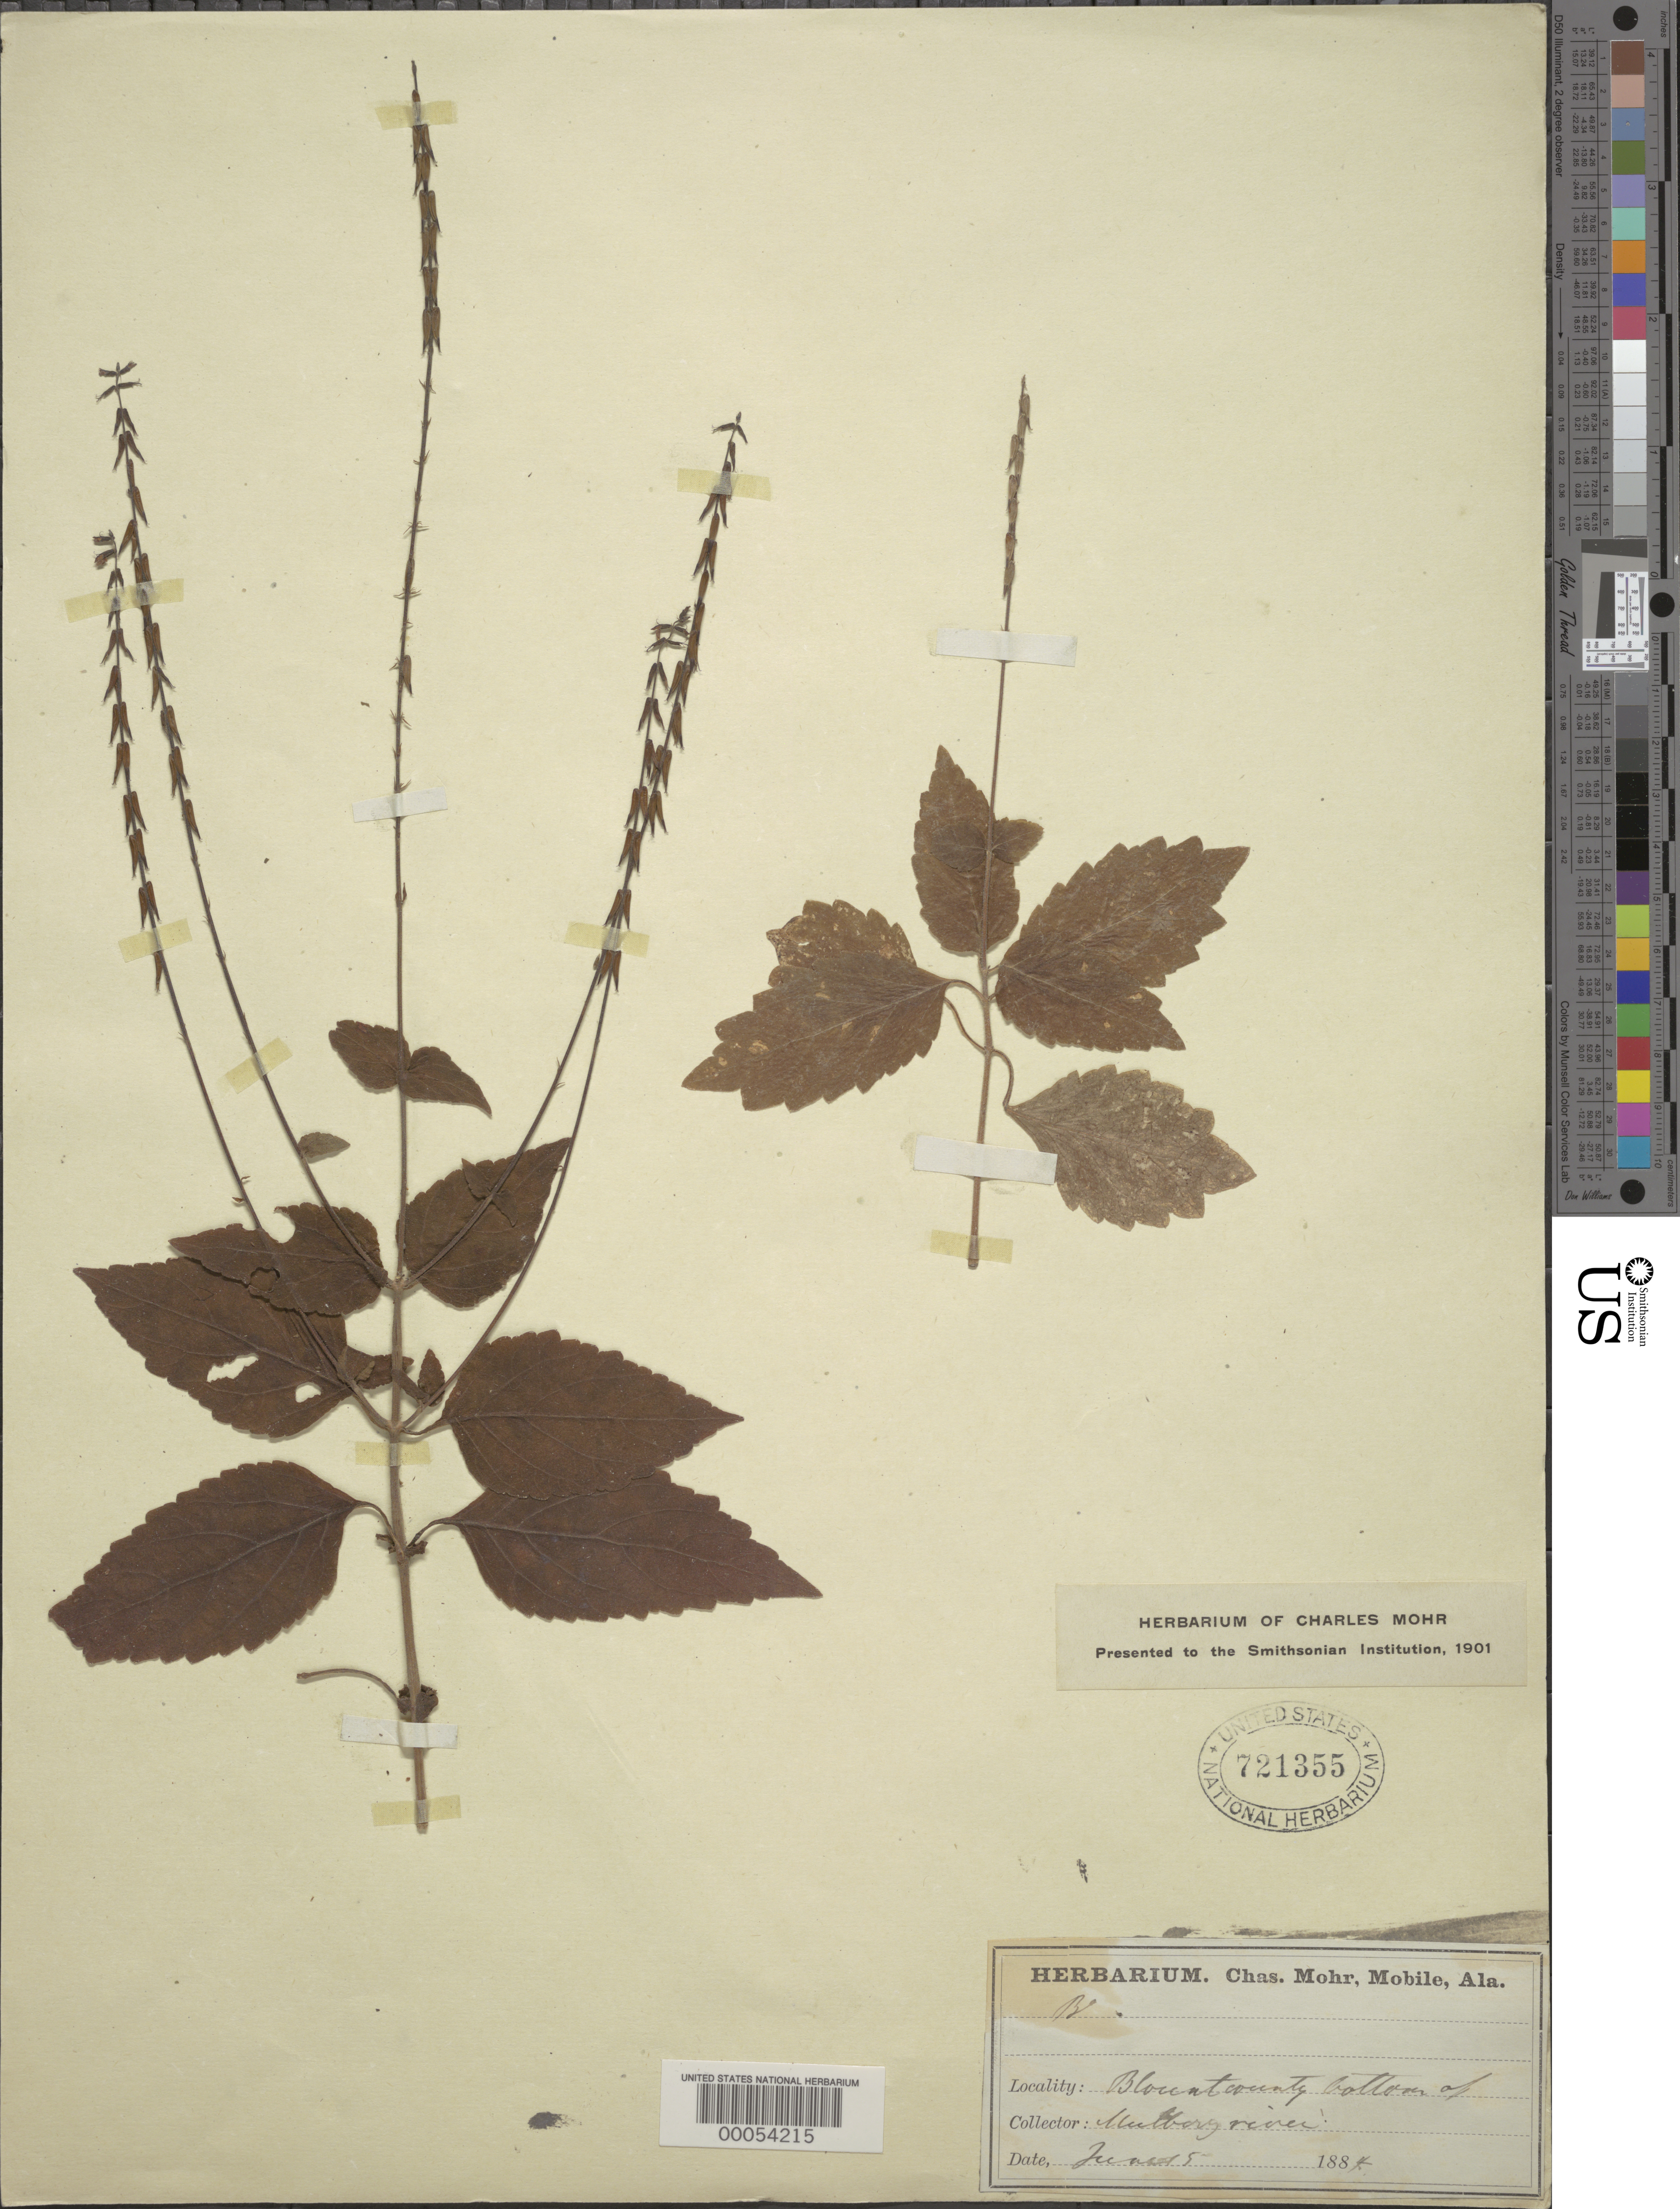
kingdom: Plantae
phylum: Tracheophyta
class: Magnoliopsida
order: Lamiales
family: Phrymaceae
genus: Phryma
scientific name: Phryma leptostachya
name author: L.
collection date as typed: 15 Jun 1884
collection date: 1884-06-15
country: United States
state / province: Alabama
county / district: Blount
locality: Bottom of mulberg river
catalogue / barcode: US 721355